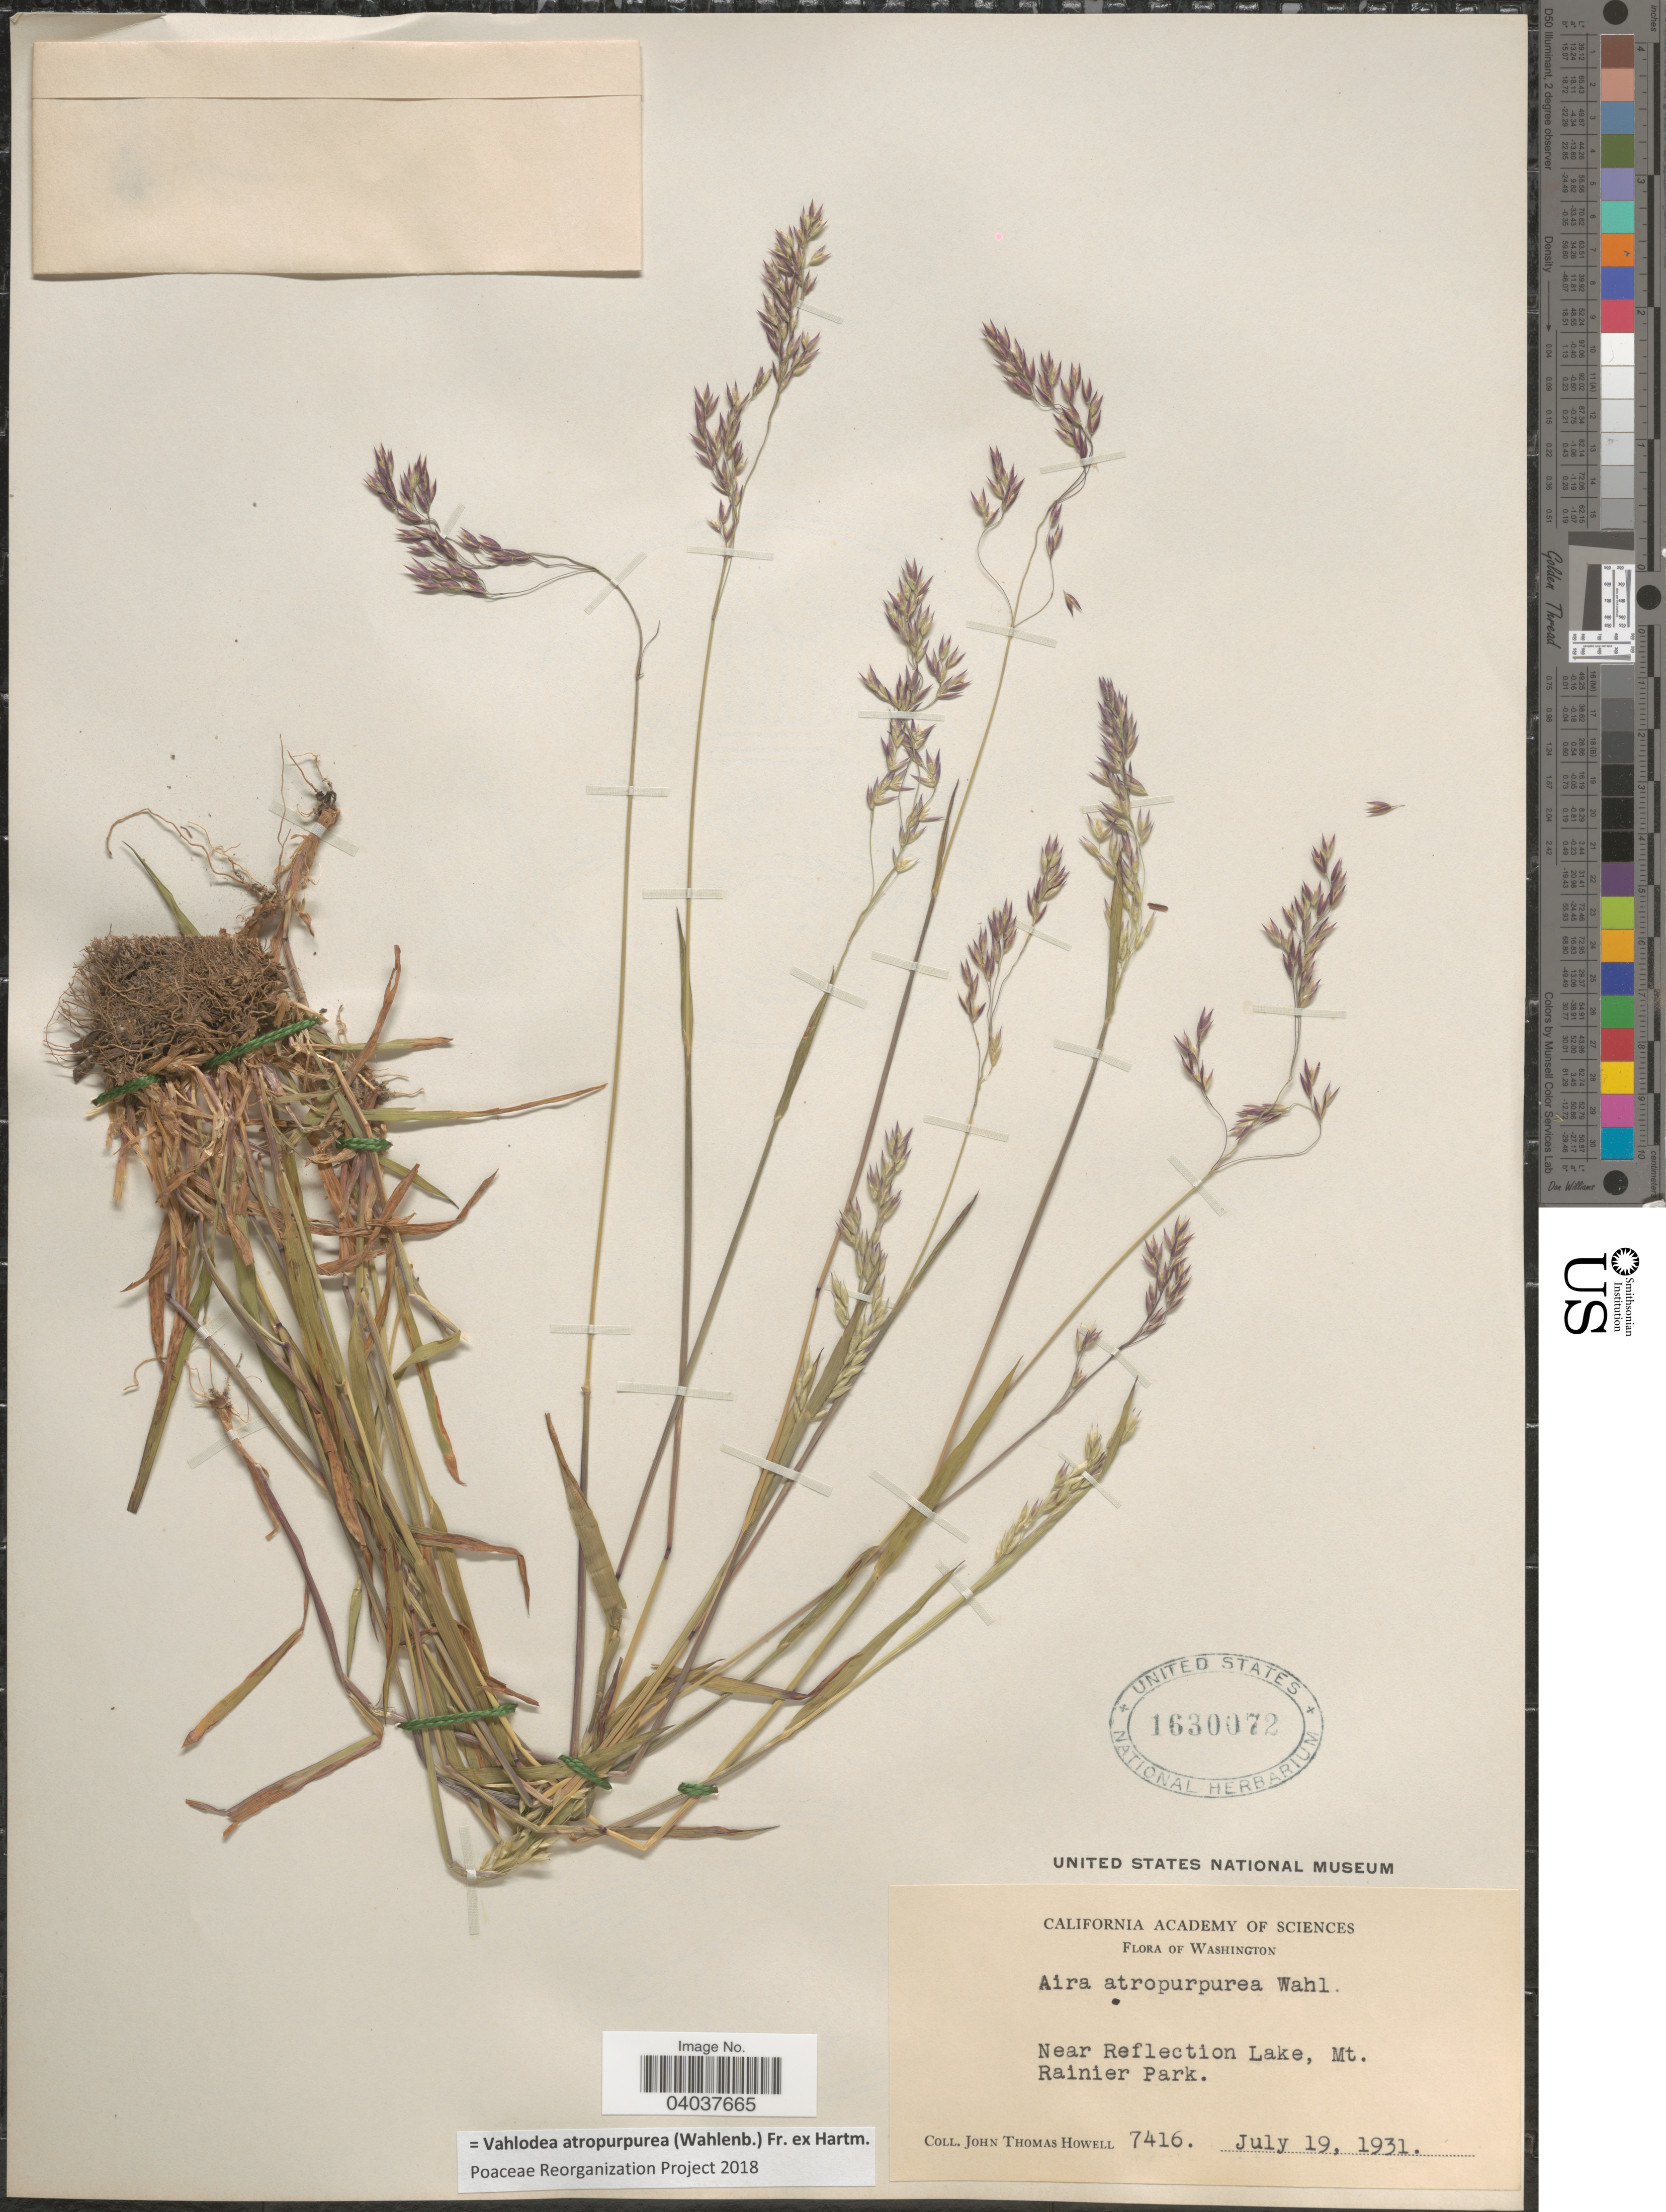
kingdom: Plantae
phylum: Tracheophyta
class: Liliopsida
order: Poales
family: Poaceae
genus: Vahlodea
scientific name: Vahlodea atropurpurea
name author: (Wahlenb.) Fr. ex Hartm.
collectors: J. T. Howell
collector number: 7416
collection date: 1931-07-19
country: United States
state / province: Washington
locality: Near Reflection Lake, Mt. Rainier Park.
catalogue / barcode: US 1630072